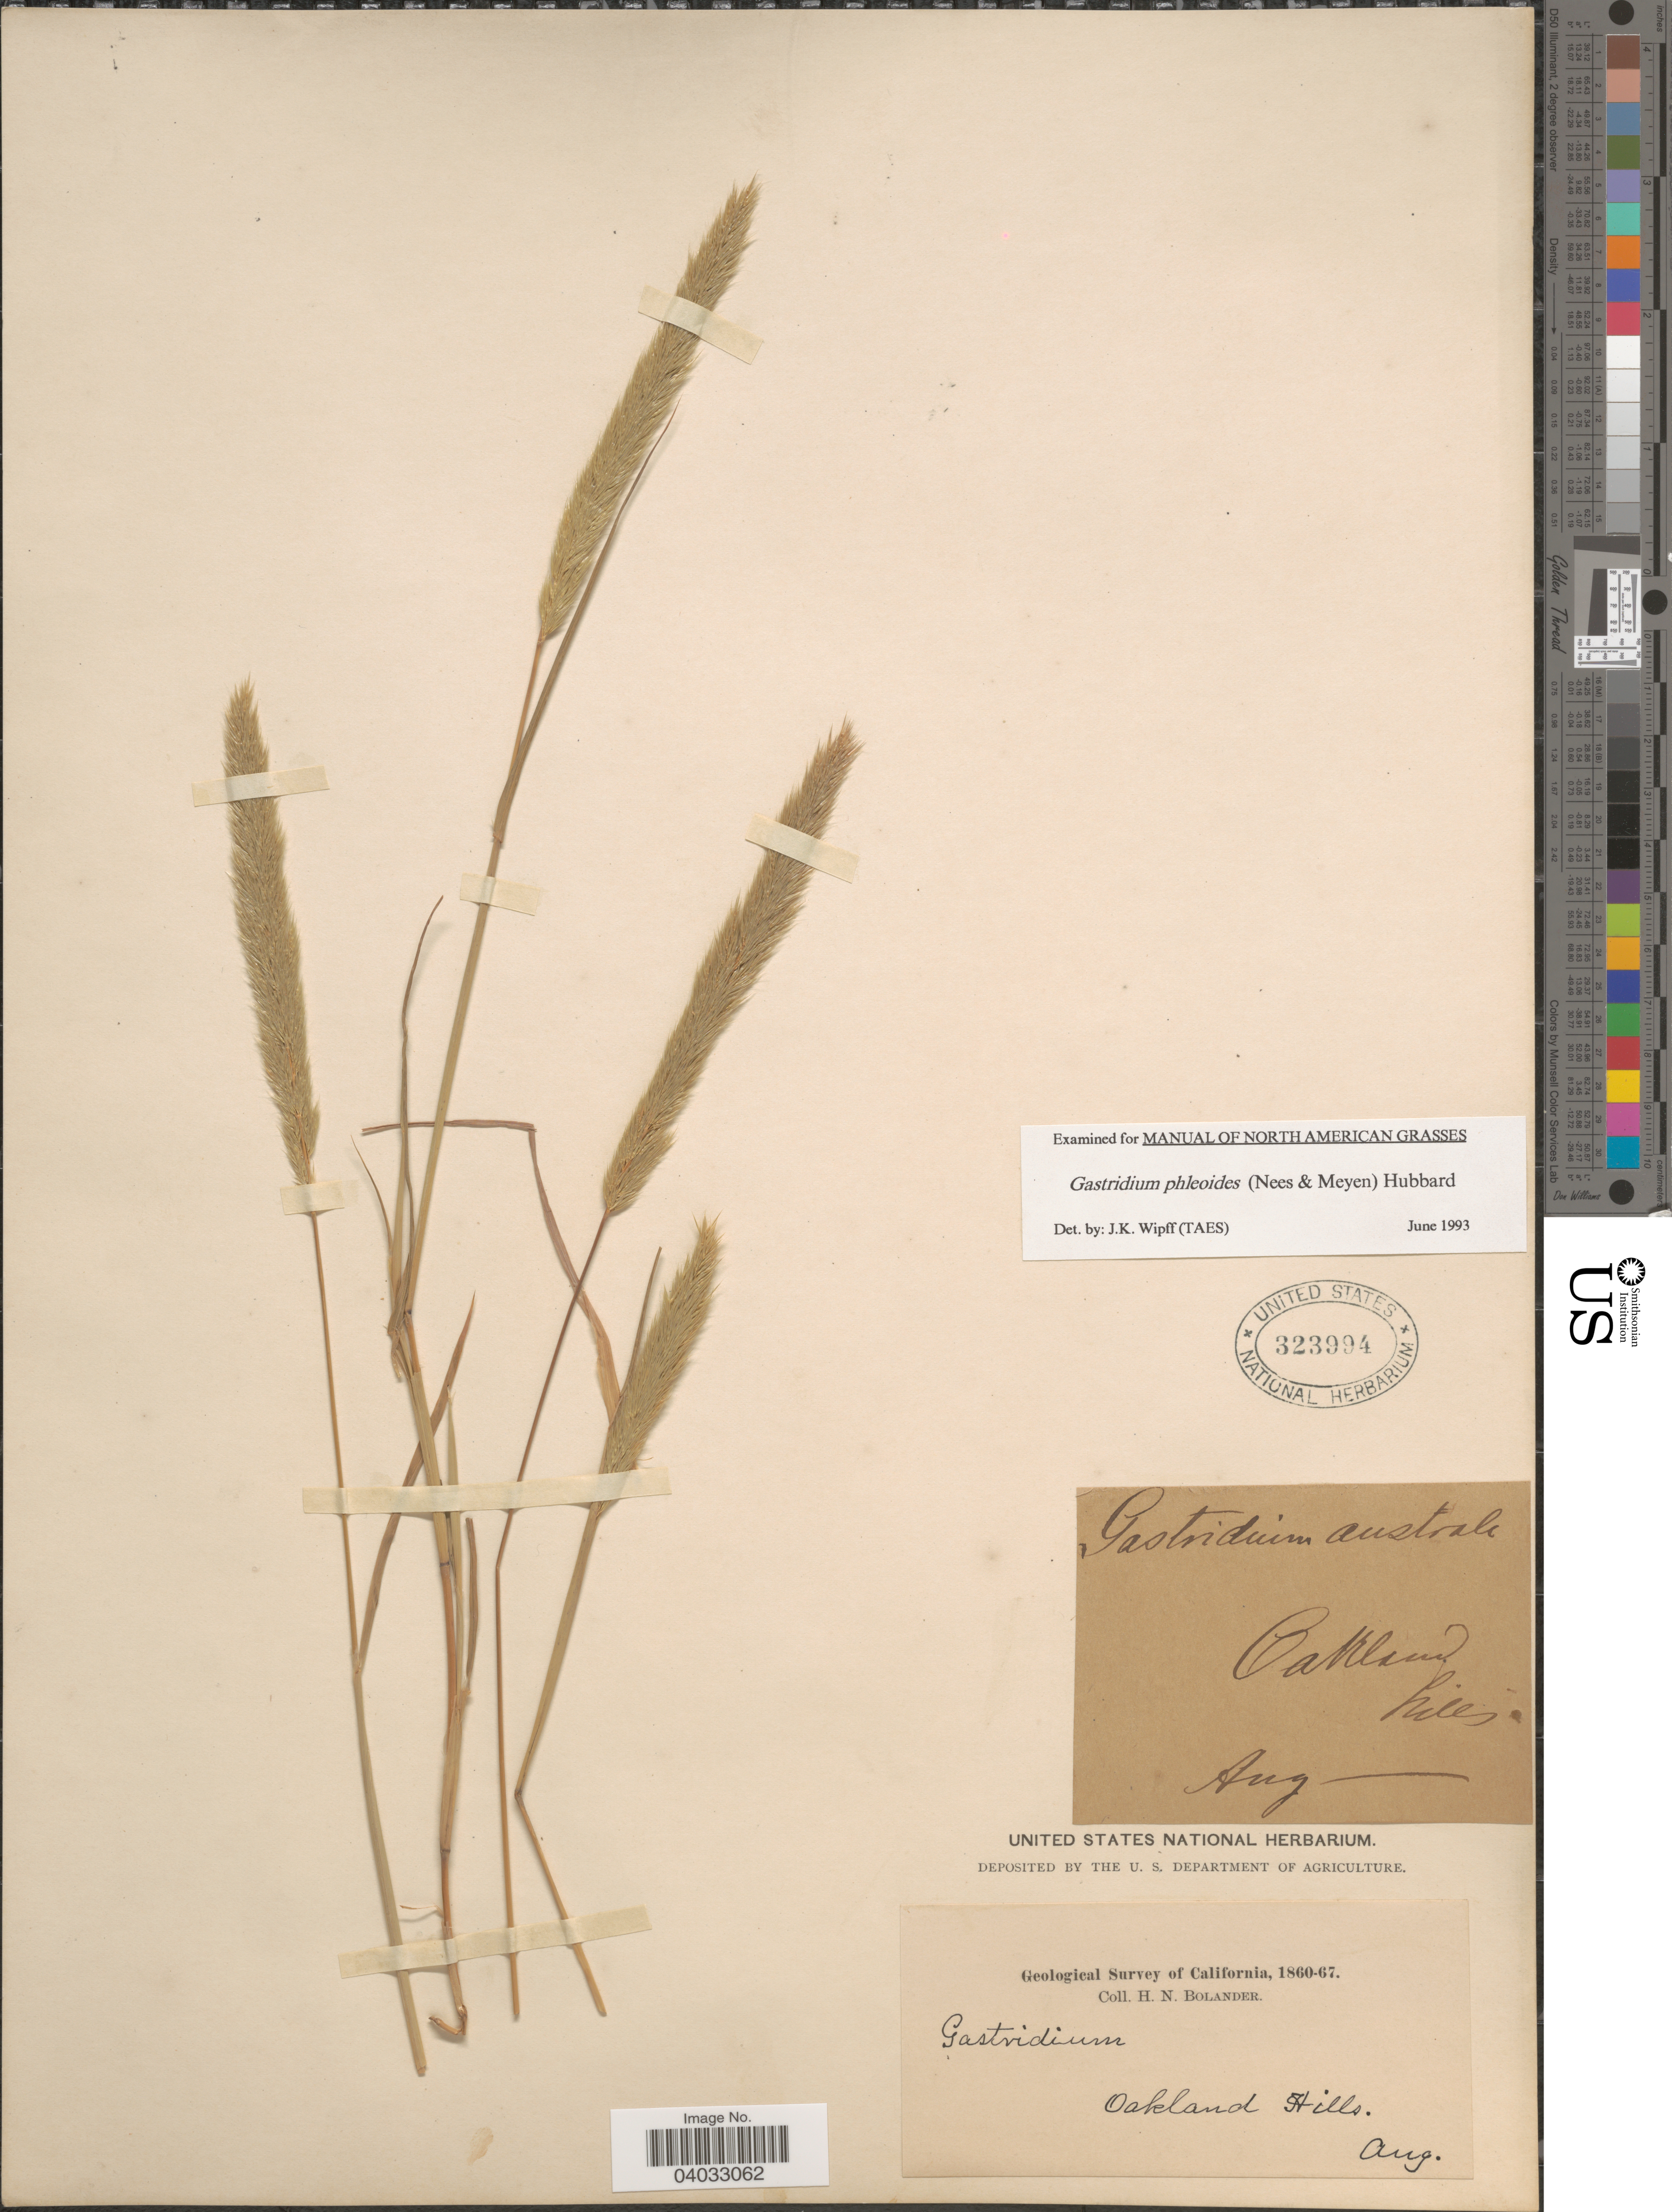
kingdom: Plantae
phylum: Tracheophyta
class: Liliopsida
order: Poales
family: Poaceae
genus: Gastridium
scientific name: Gastridium phleoides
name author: (Nees) C.E. Hubb.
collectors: H. Bolander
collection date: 1860-08/1867-08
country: United States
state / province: California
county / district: Alameda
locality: Oakland Hills.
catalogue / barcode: US 323994